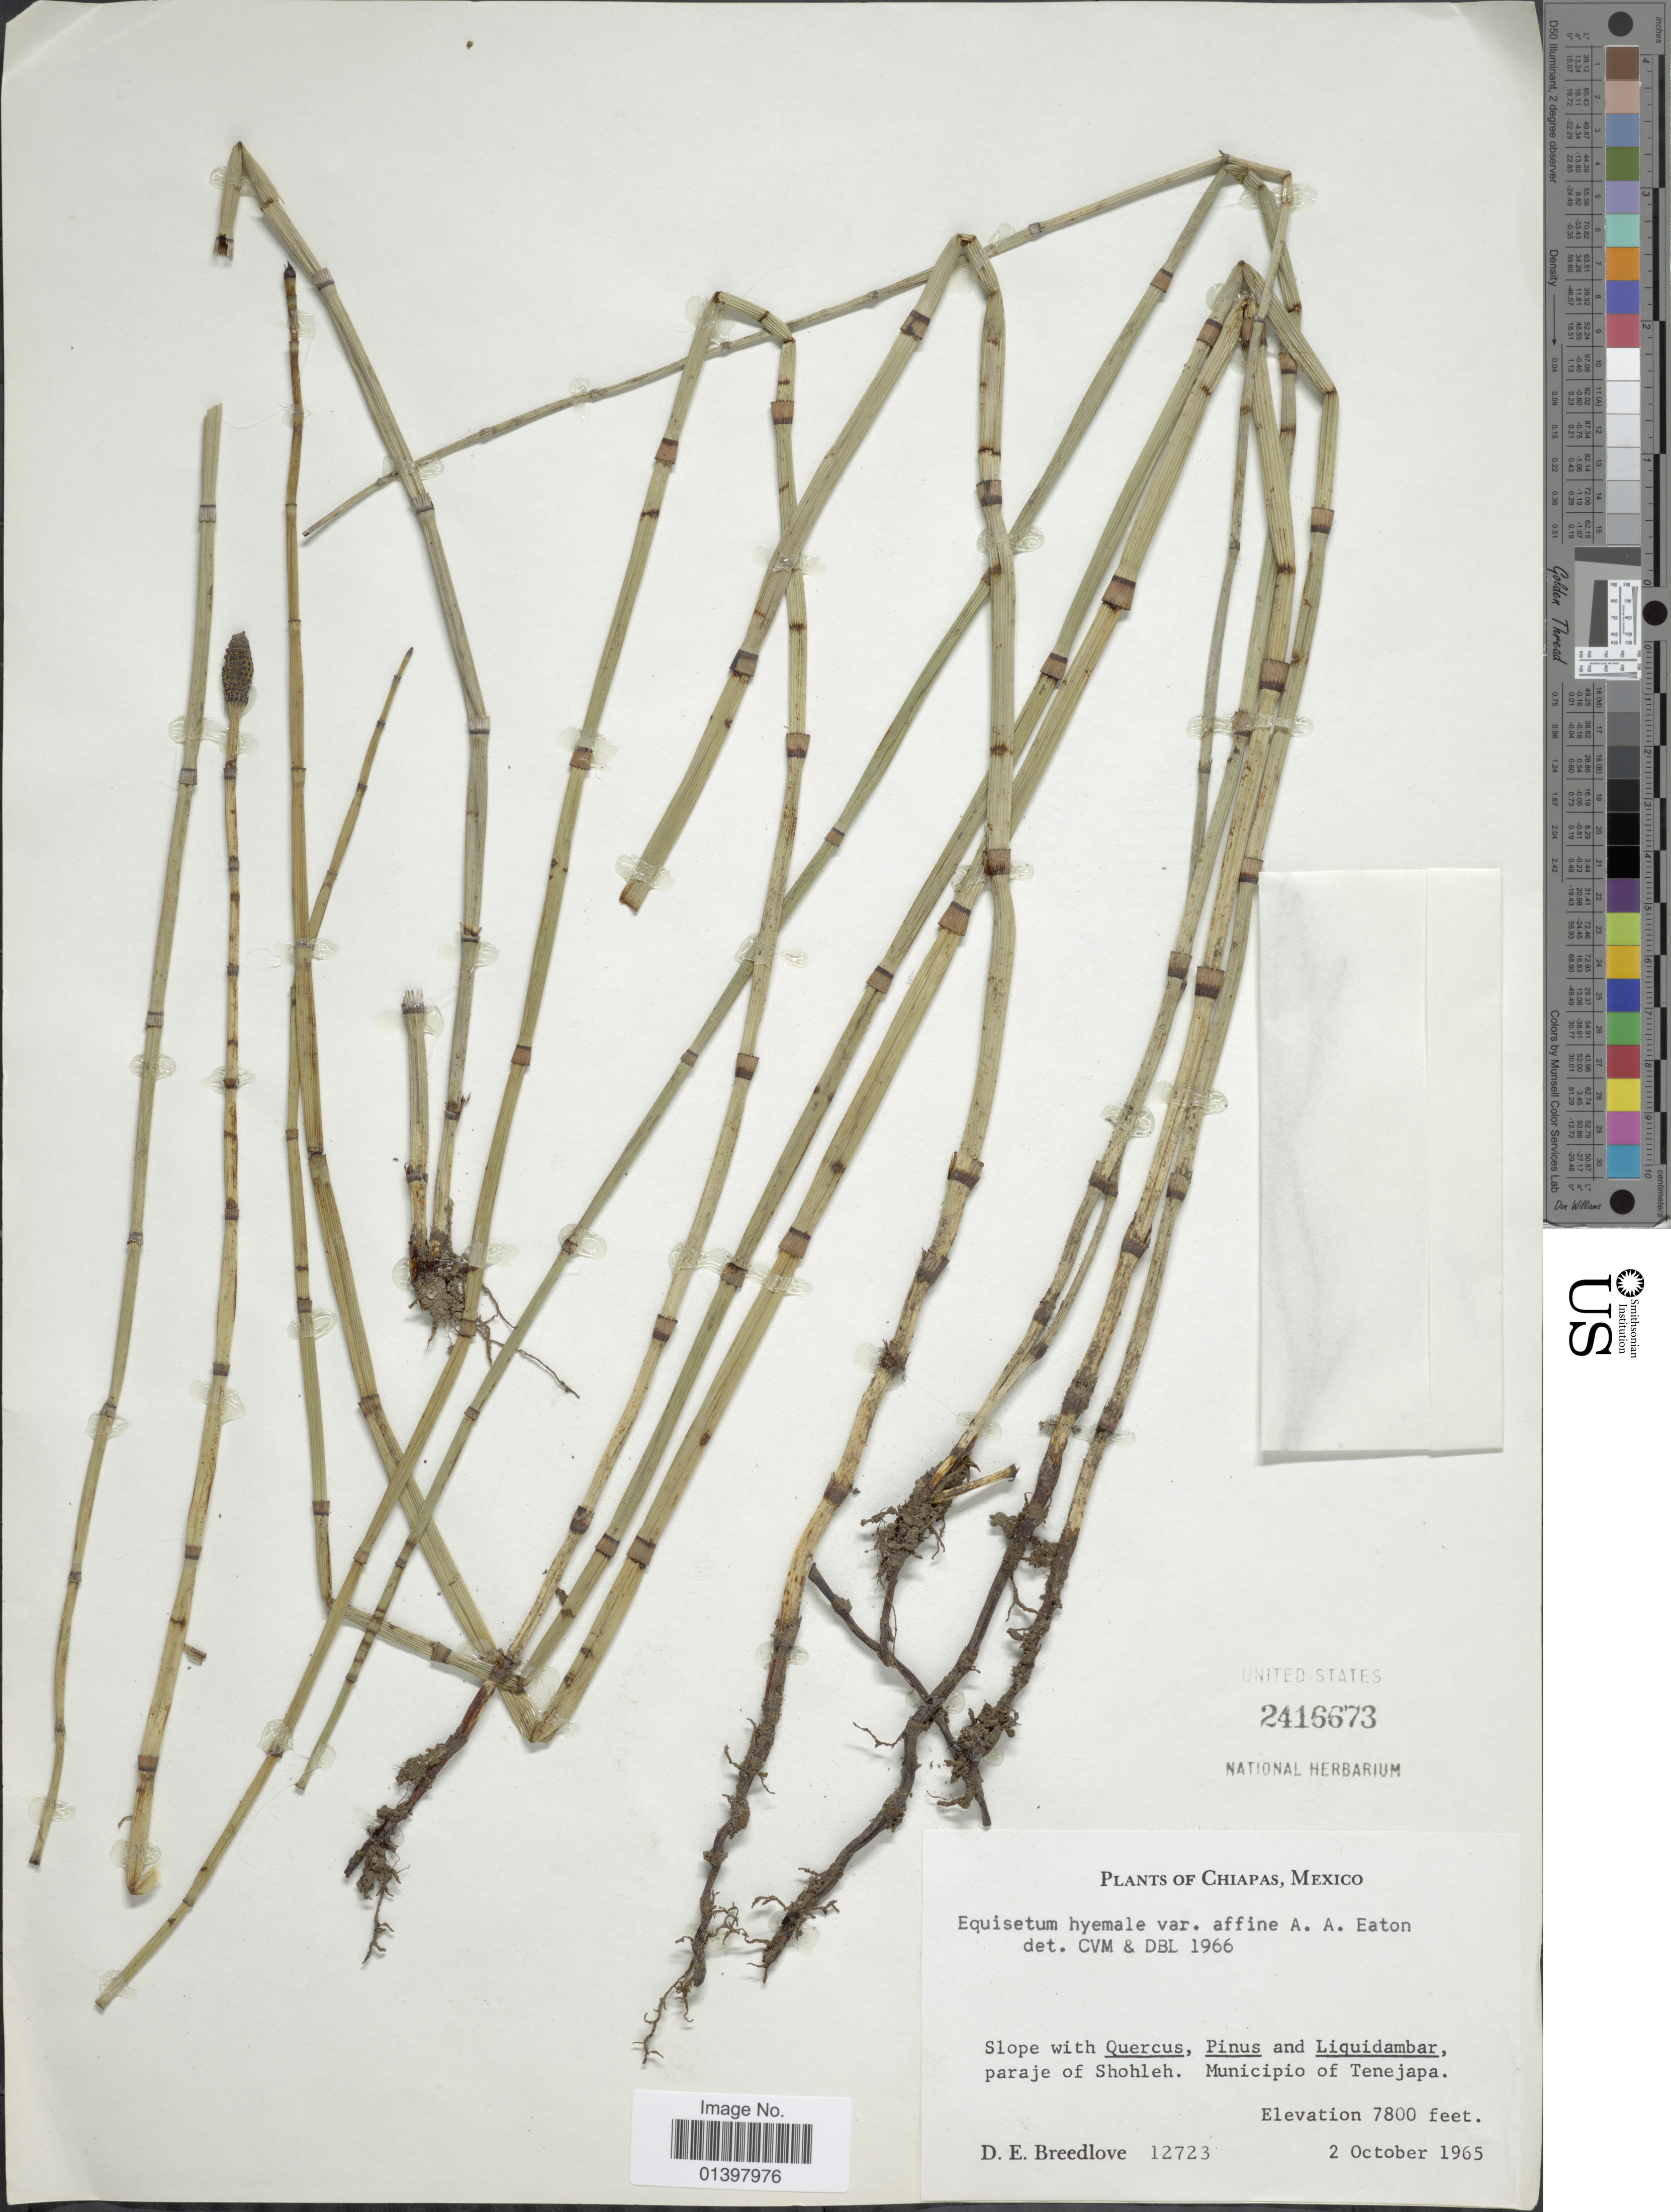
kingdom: Plantae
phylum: Tracheophyta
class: Polypodiopsida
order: Equisetales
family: Equisetaceae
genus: Equisetum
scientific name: Equisetum hyemale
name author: L.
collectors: D. E. Breedlove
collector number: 12723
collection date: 1965-10-02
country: Mexico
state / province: Chiapas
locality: Paraje of Shohleh, Municipio of Tenejapa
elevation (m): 2377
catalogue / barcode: US 2416673